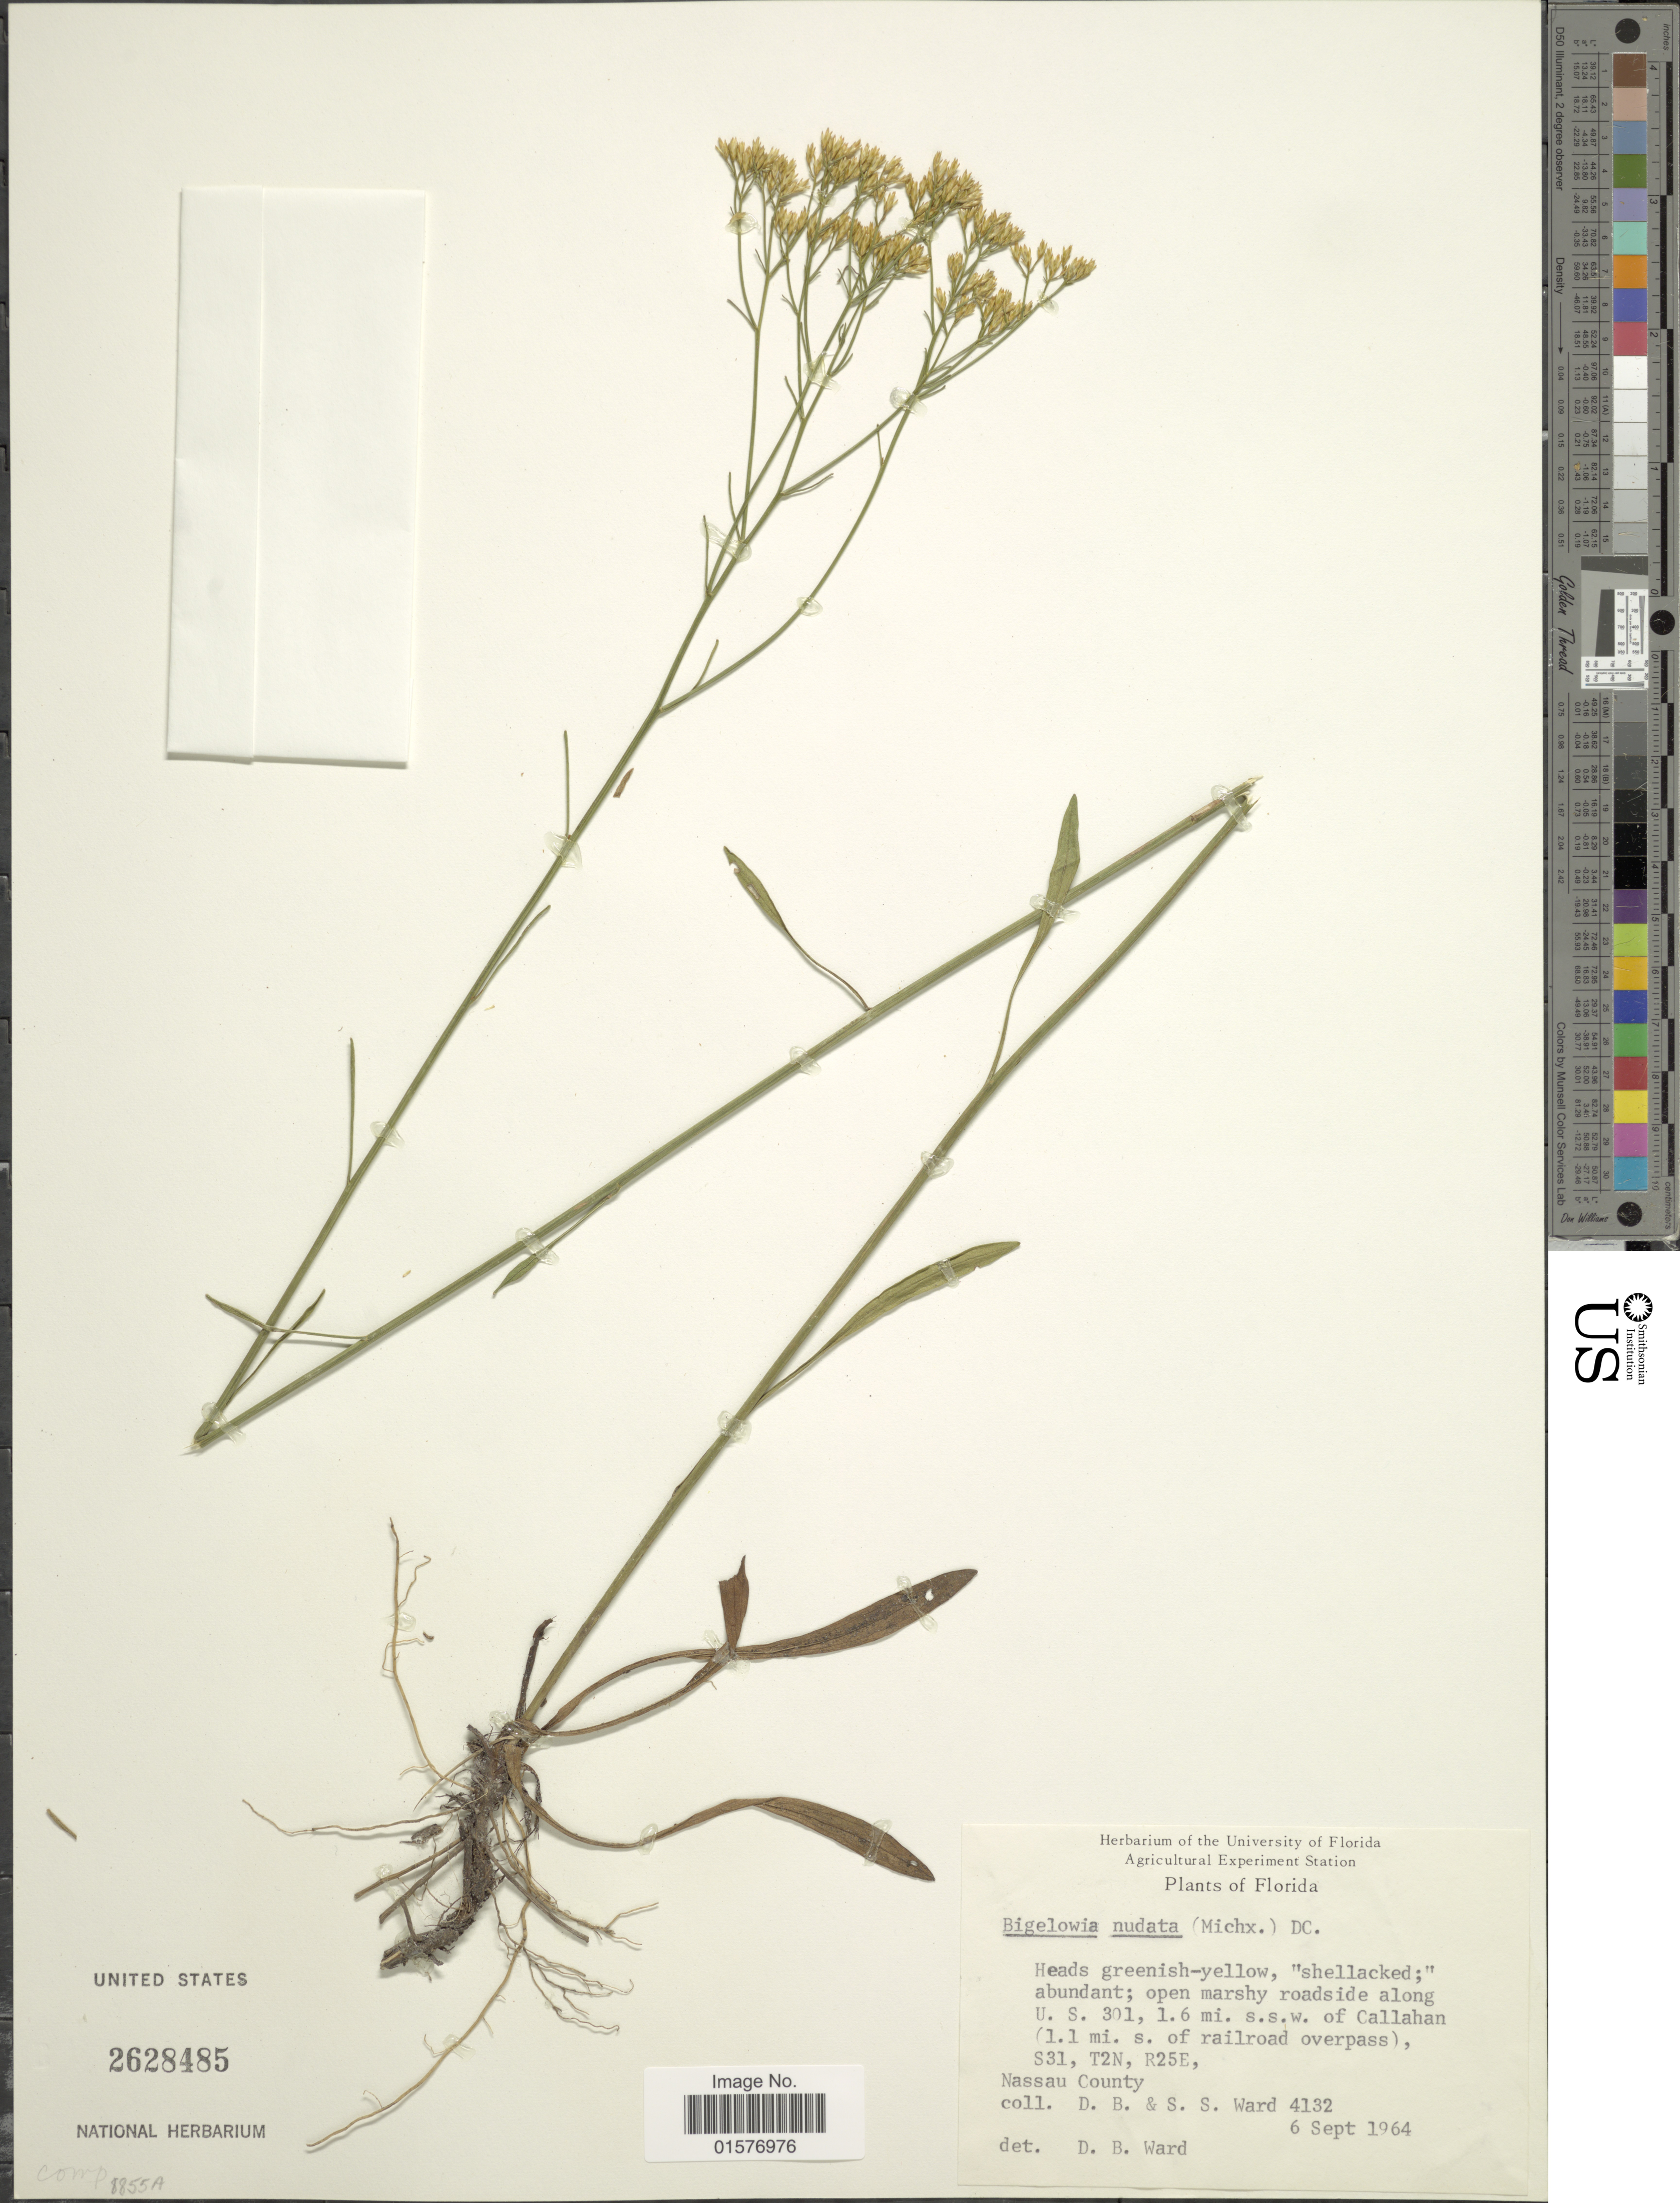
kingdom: Plantae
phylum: Tracheophyta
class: Magnoliopsida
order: Asterales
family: Asteraceae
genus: Bigelowia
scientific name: Bigelowia nudata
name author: (Michx.) DC.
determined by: Urbatsch, Lowell E., Curator (LSU), Louisiana State University (UNITED STATES)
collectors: D. B. Ward & S. S. Ward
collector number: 4132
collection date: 1964-09-06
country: United States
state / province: Florida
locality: Open marshy roadside along U.S. 301, 1.6 mi. s.s.w. of Callahan (1.1 mi. s. of railroad overpass), S31, T2N. R25E, Nassau County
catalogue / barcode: US 2628485